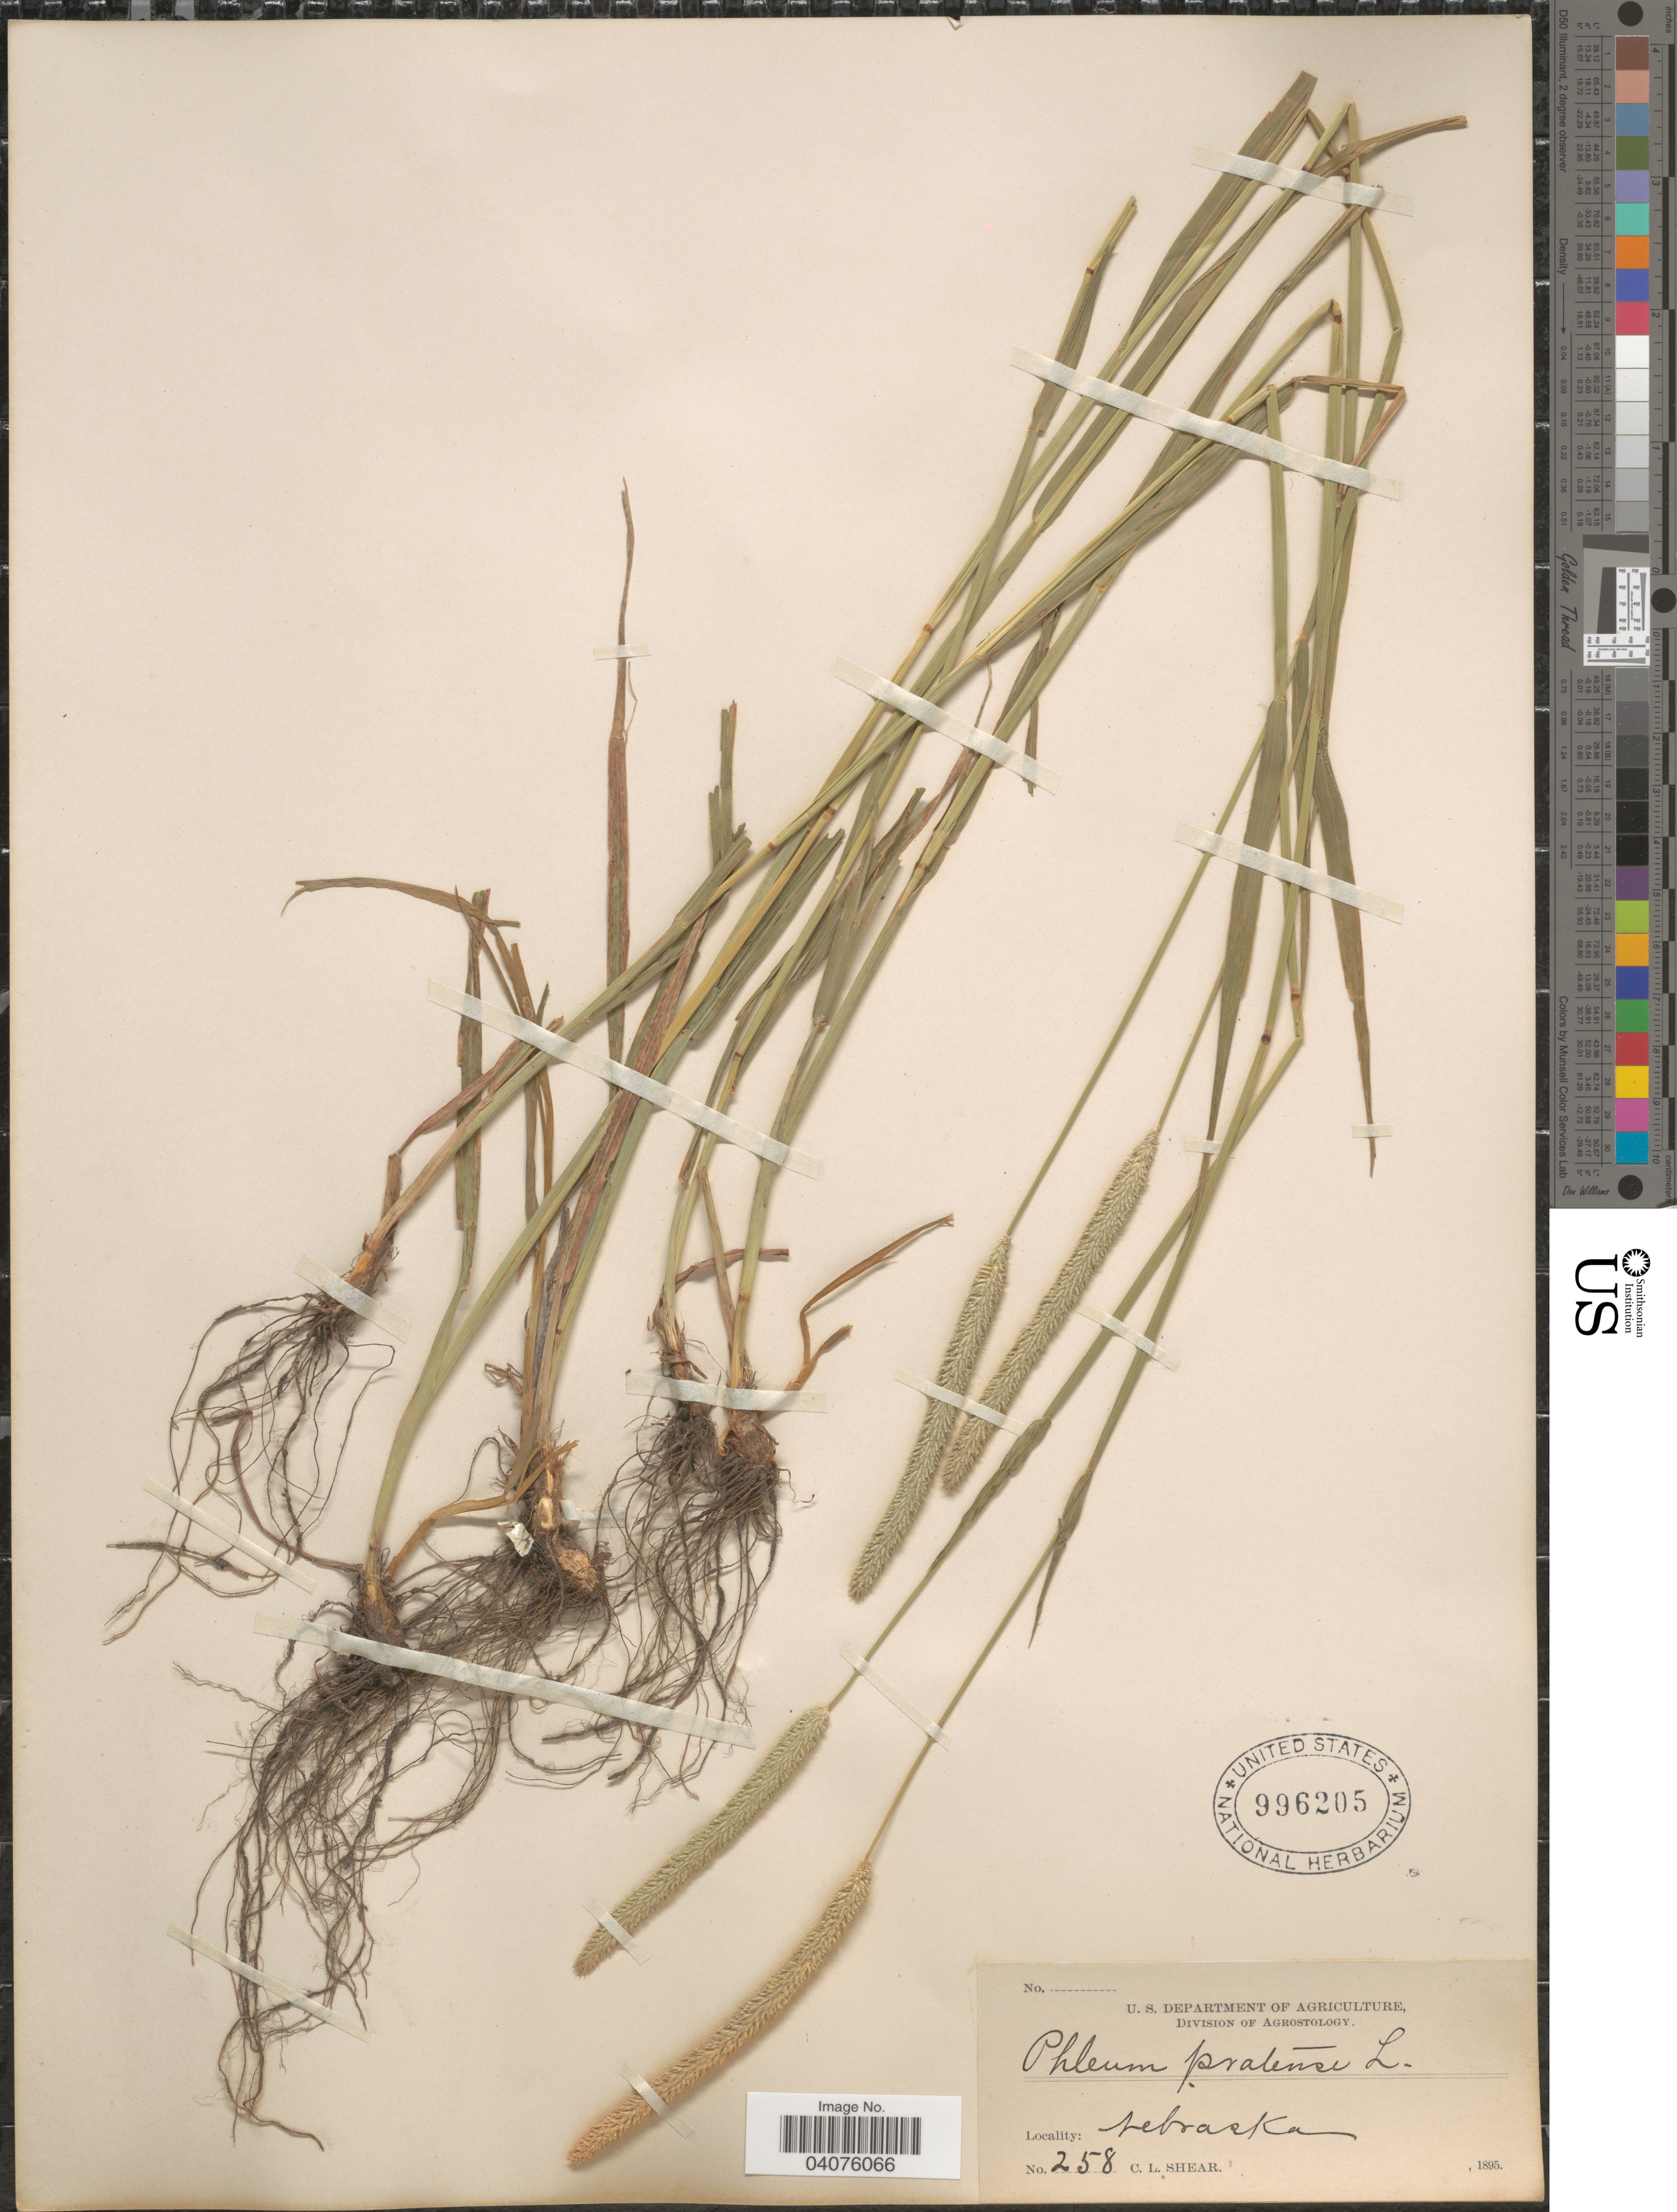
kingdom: Plantae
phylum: Tracheophyta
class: Liliopsida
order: Poales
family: Poaceae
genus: Phleum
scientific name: Phleum pratense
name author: L.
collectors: C. L. Shear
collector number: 258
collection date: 1895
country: United States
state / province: Nebraska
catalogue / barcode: US 996205